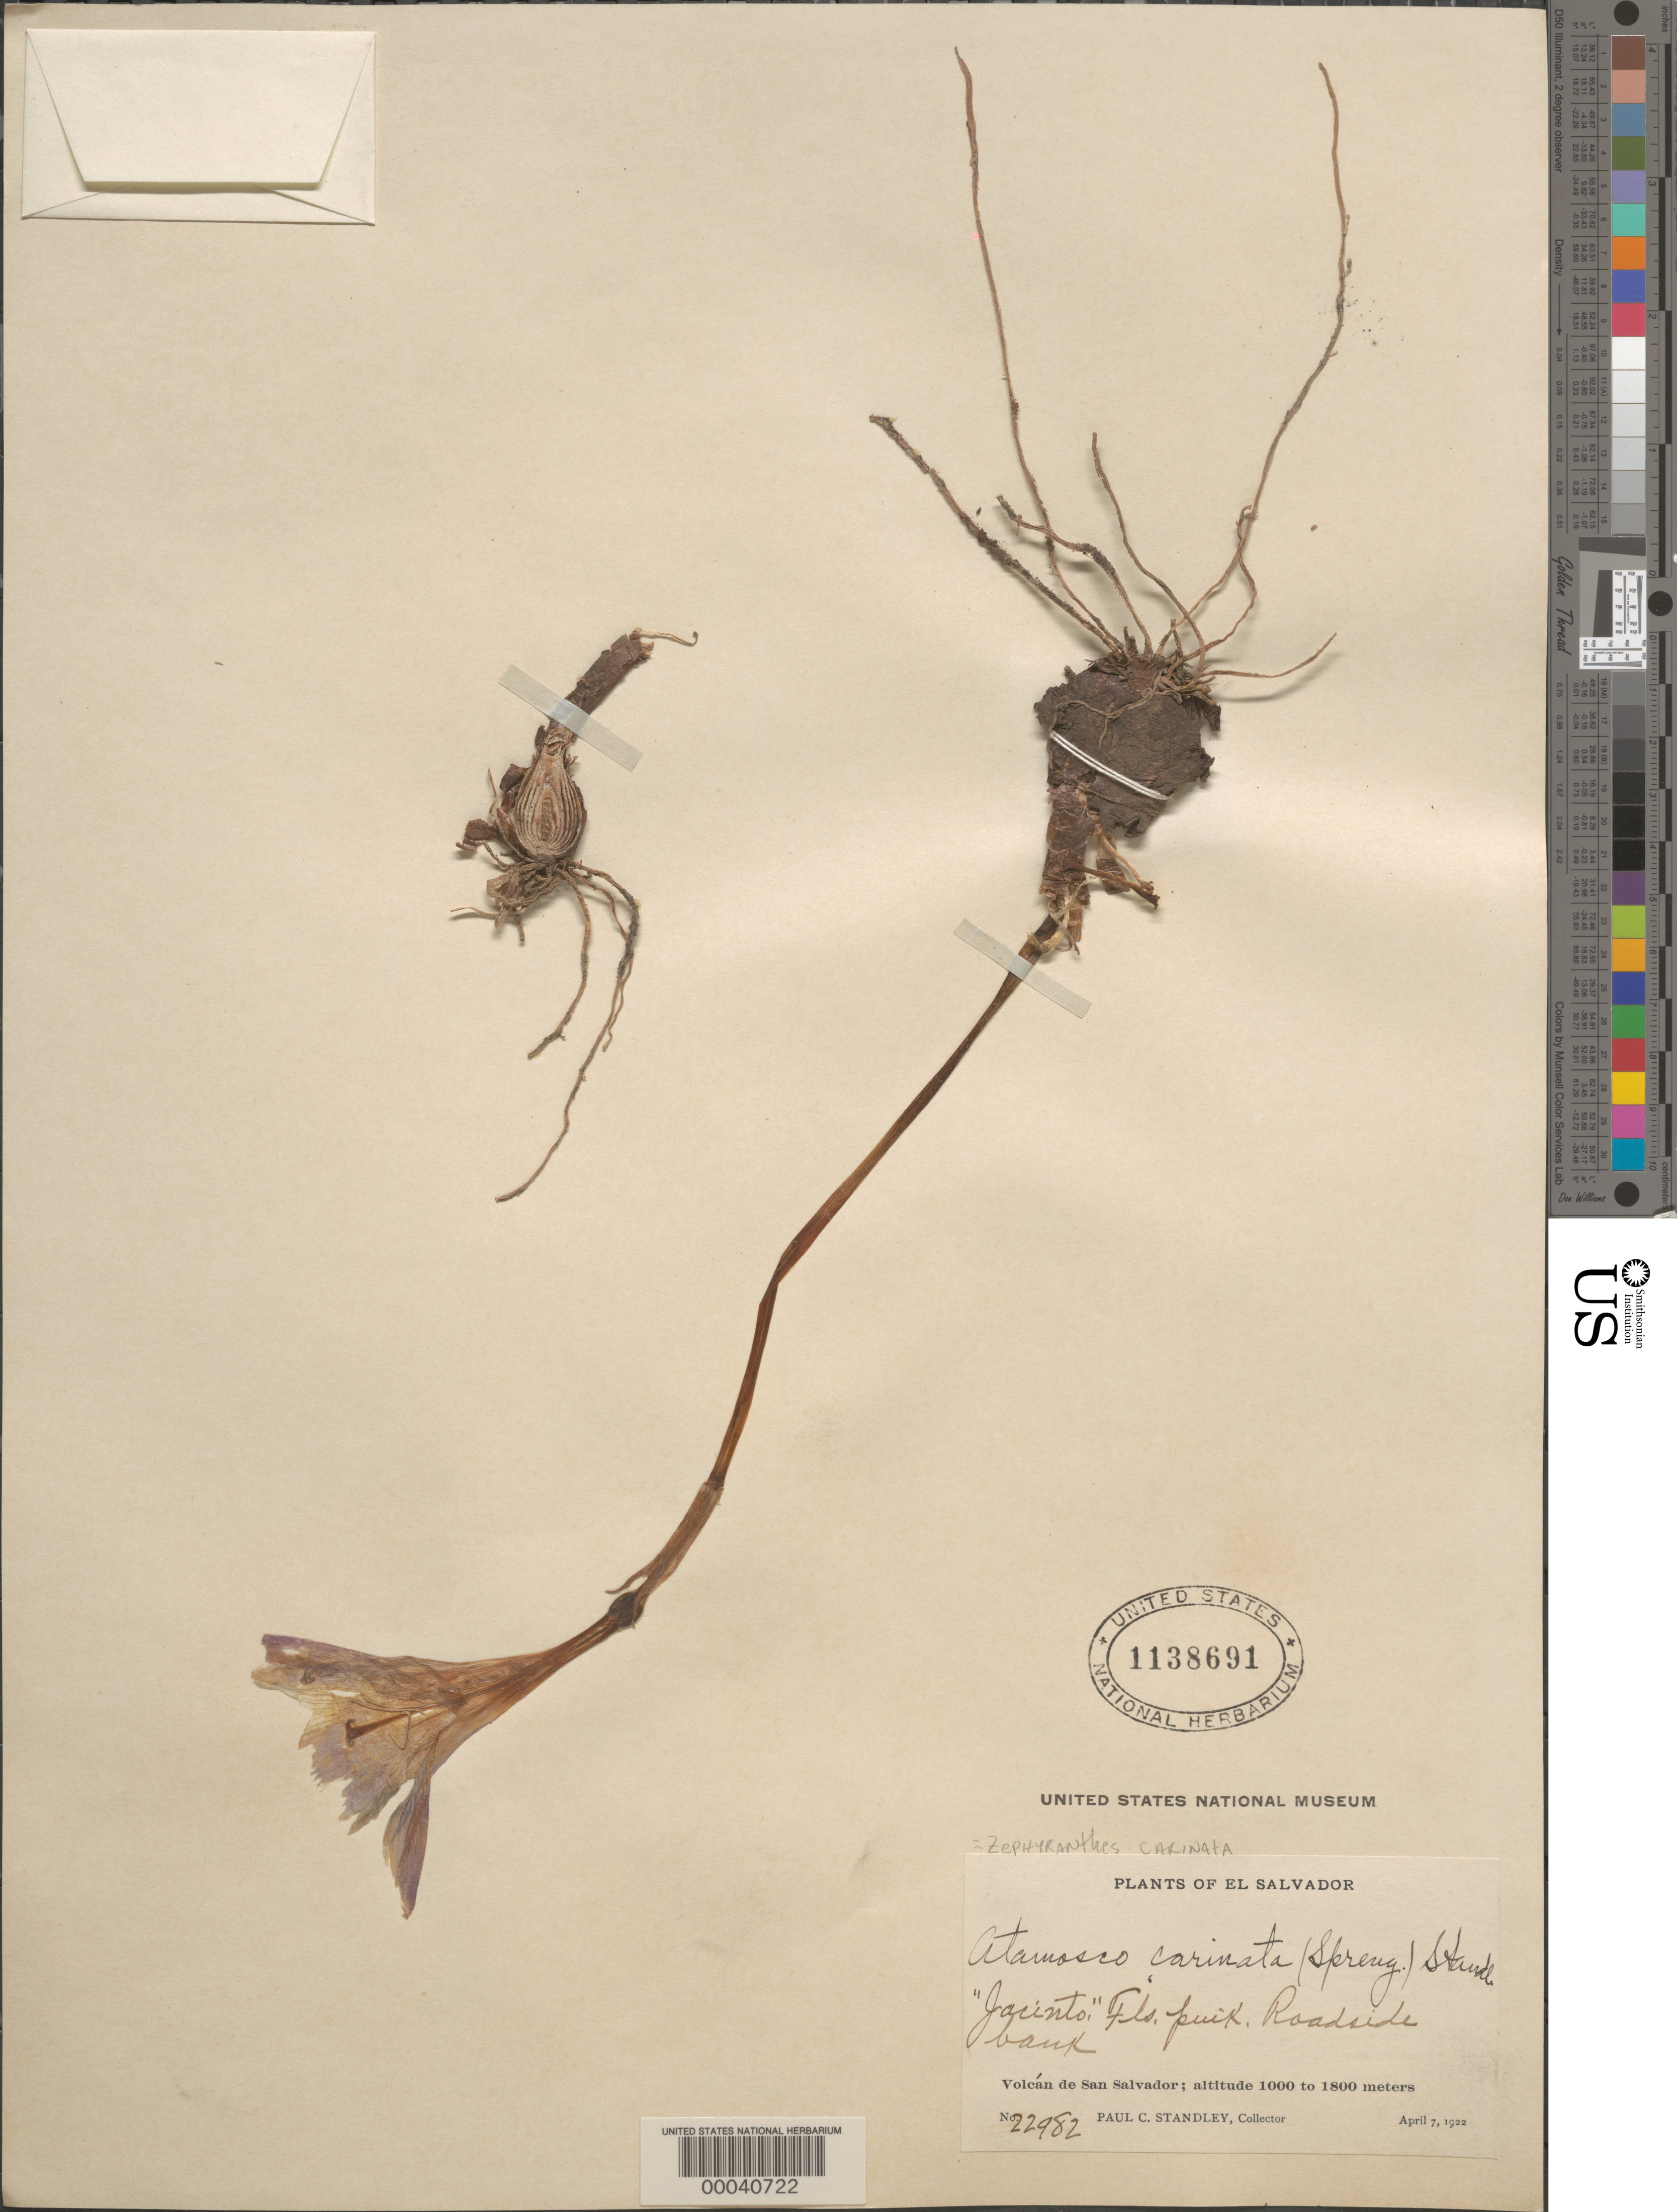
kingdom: Plantae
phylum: Tracheophyta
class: Liliopsida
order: Asparagales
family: Amaryllidaceae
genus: Zephyranthes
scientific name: Zephyranthes carinata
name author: Herb.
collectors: P. C. Standley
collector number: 22982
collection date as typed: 07 Apr 1922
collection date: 1922-04-07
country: El Salvador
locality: Volcan de san salvador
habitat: Roadside bank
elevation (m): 1000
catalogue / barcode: US 1138691